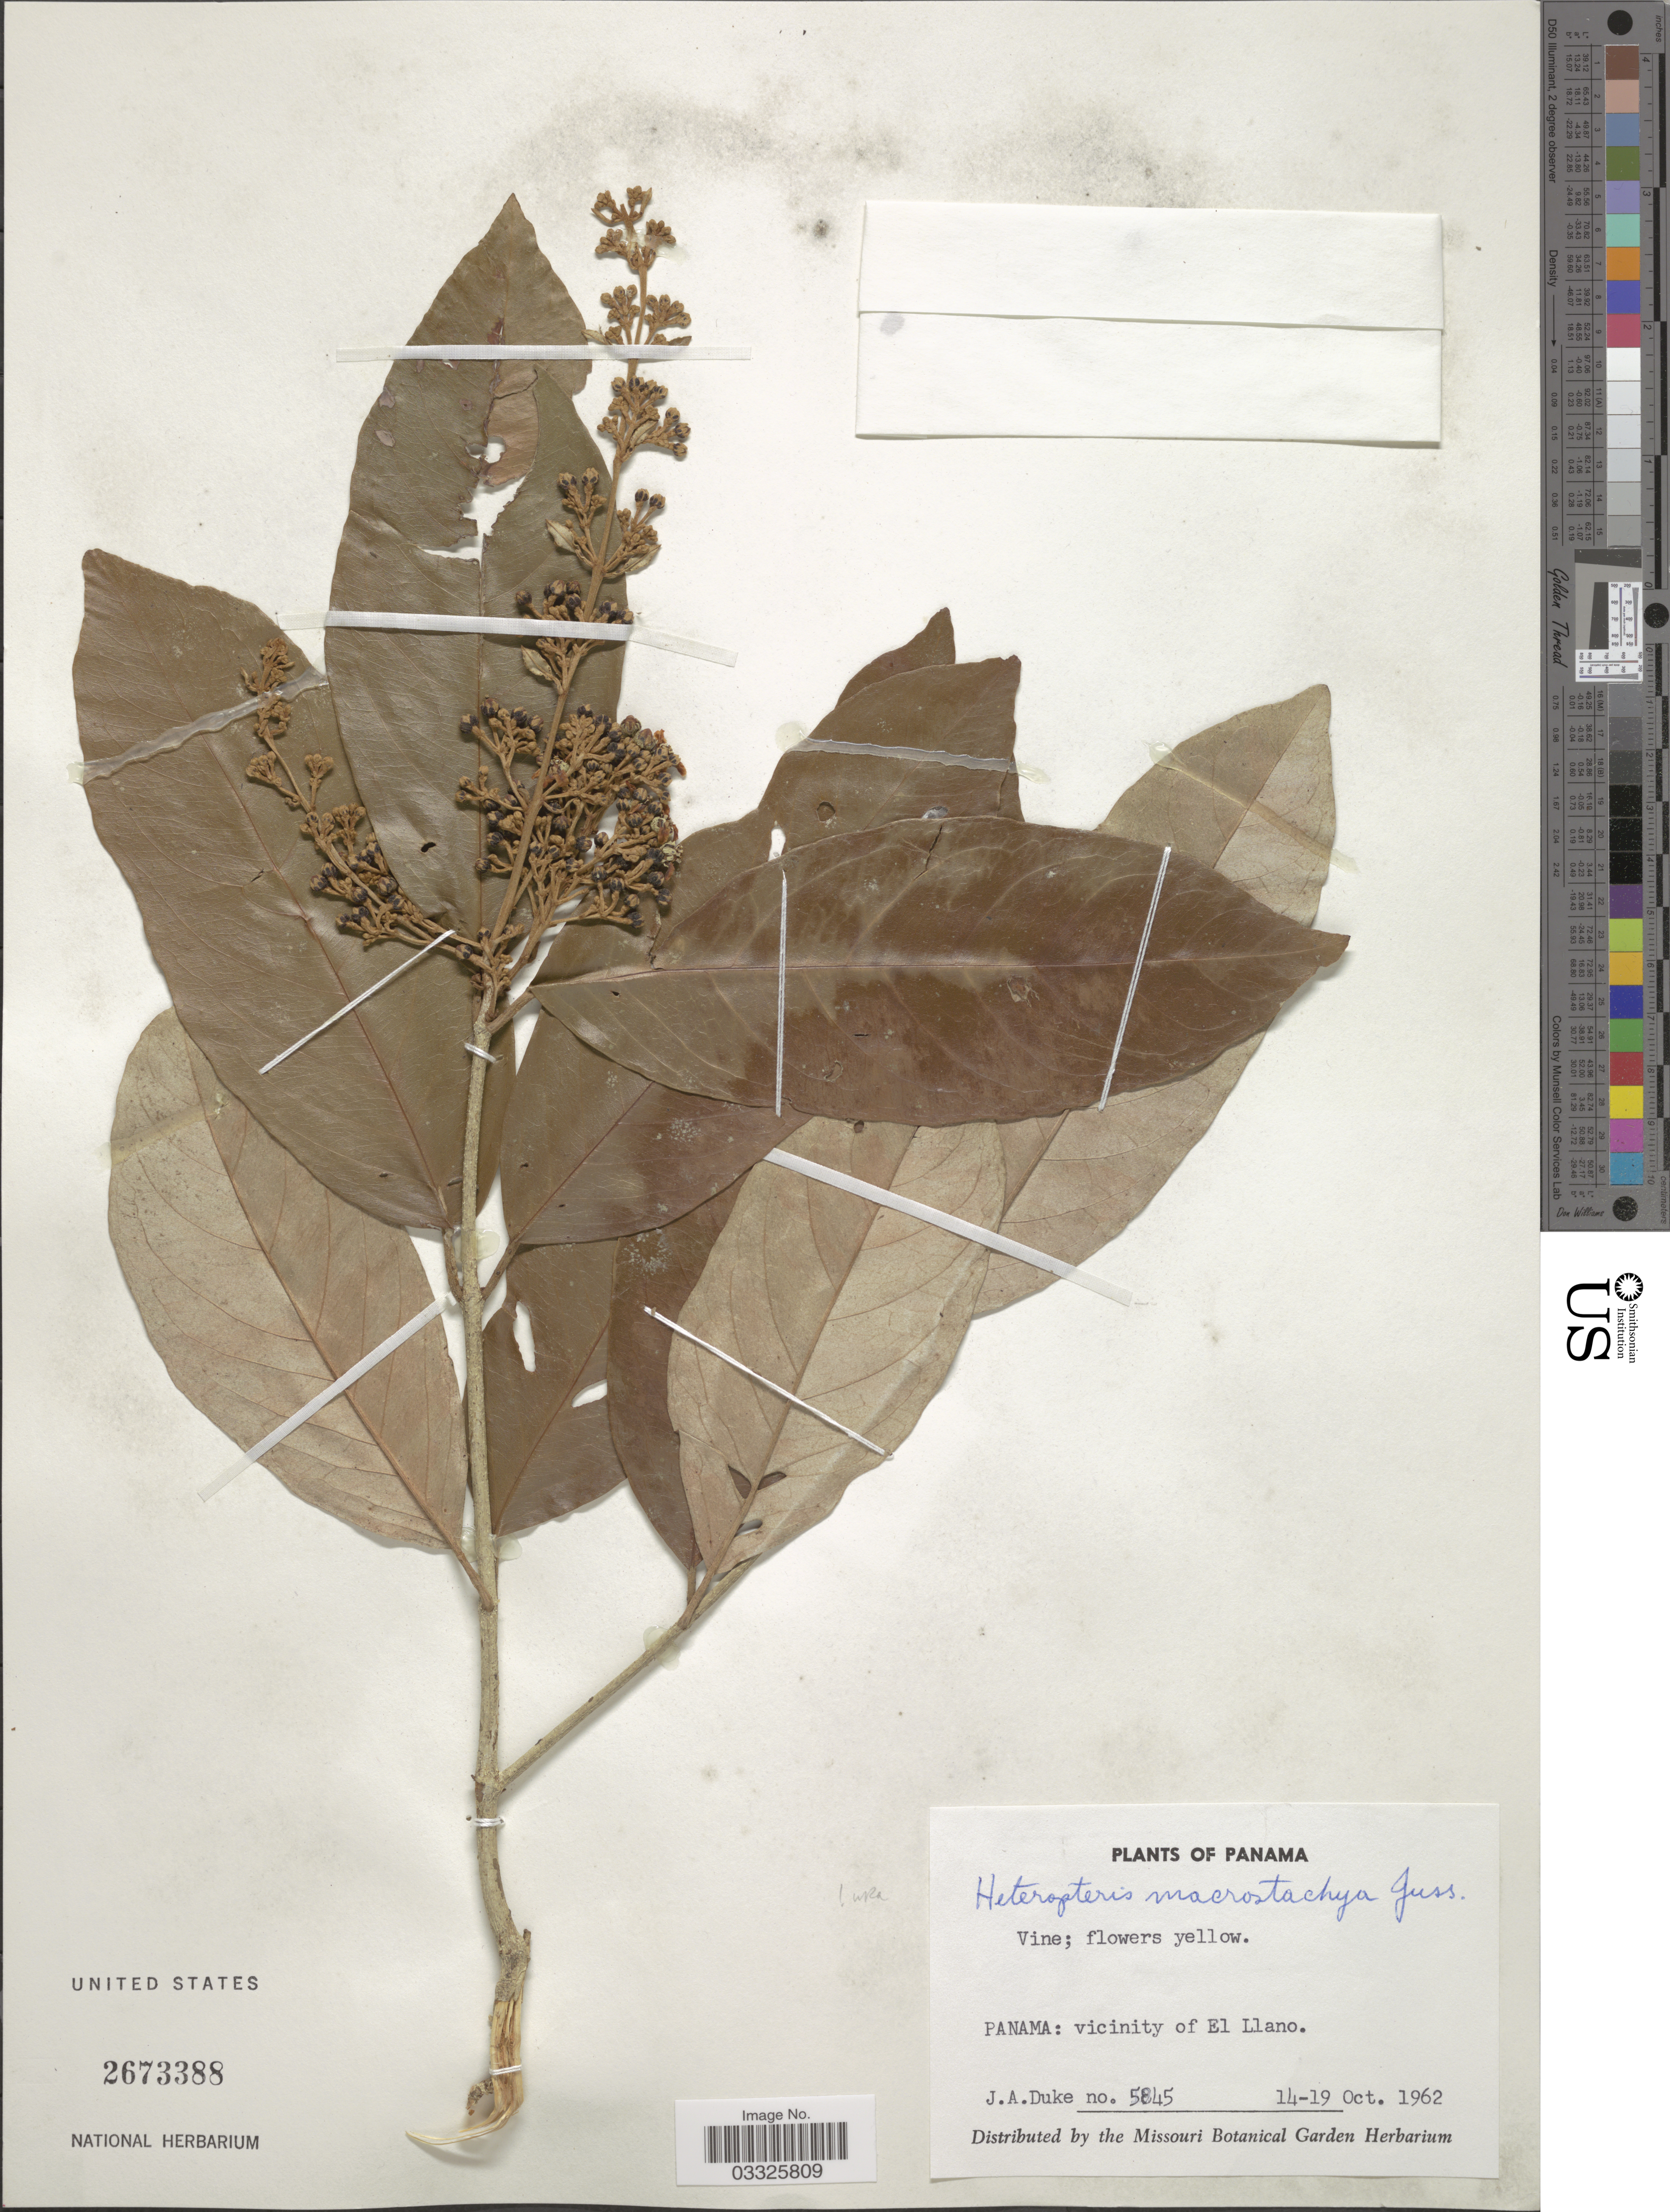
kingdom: Plantae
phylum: Tracheophyta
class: Magnoliopsida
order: Malpighiales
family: Malpighiaceae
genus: Heteropterys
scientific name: Heteropterys macrostachya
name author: A. Juss.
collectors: J. A. Duke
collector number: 5845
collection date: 1962-10-14/1962-10-19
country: Panama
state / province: Panamá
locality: Vicinity of El Llano.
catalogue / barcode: US 2673388